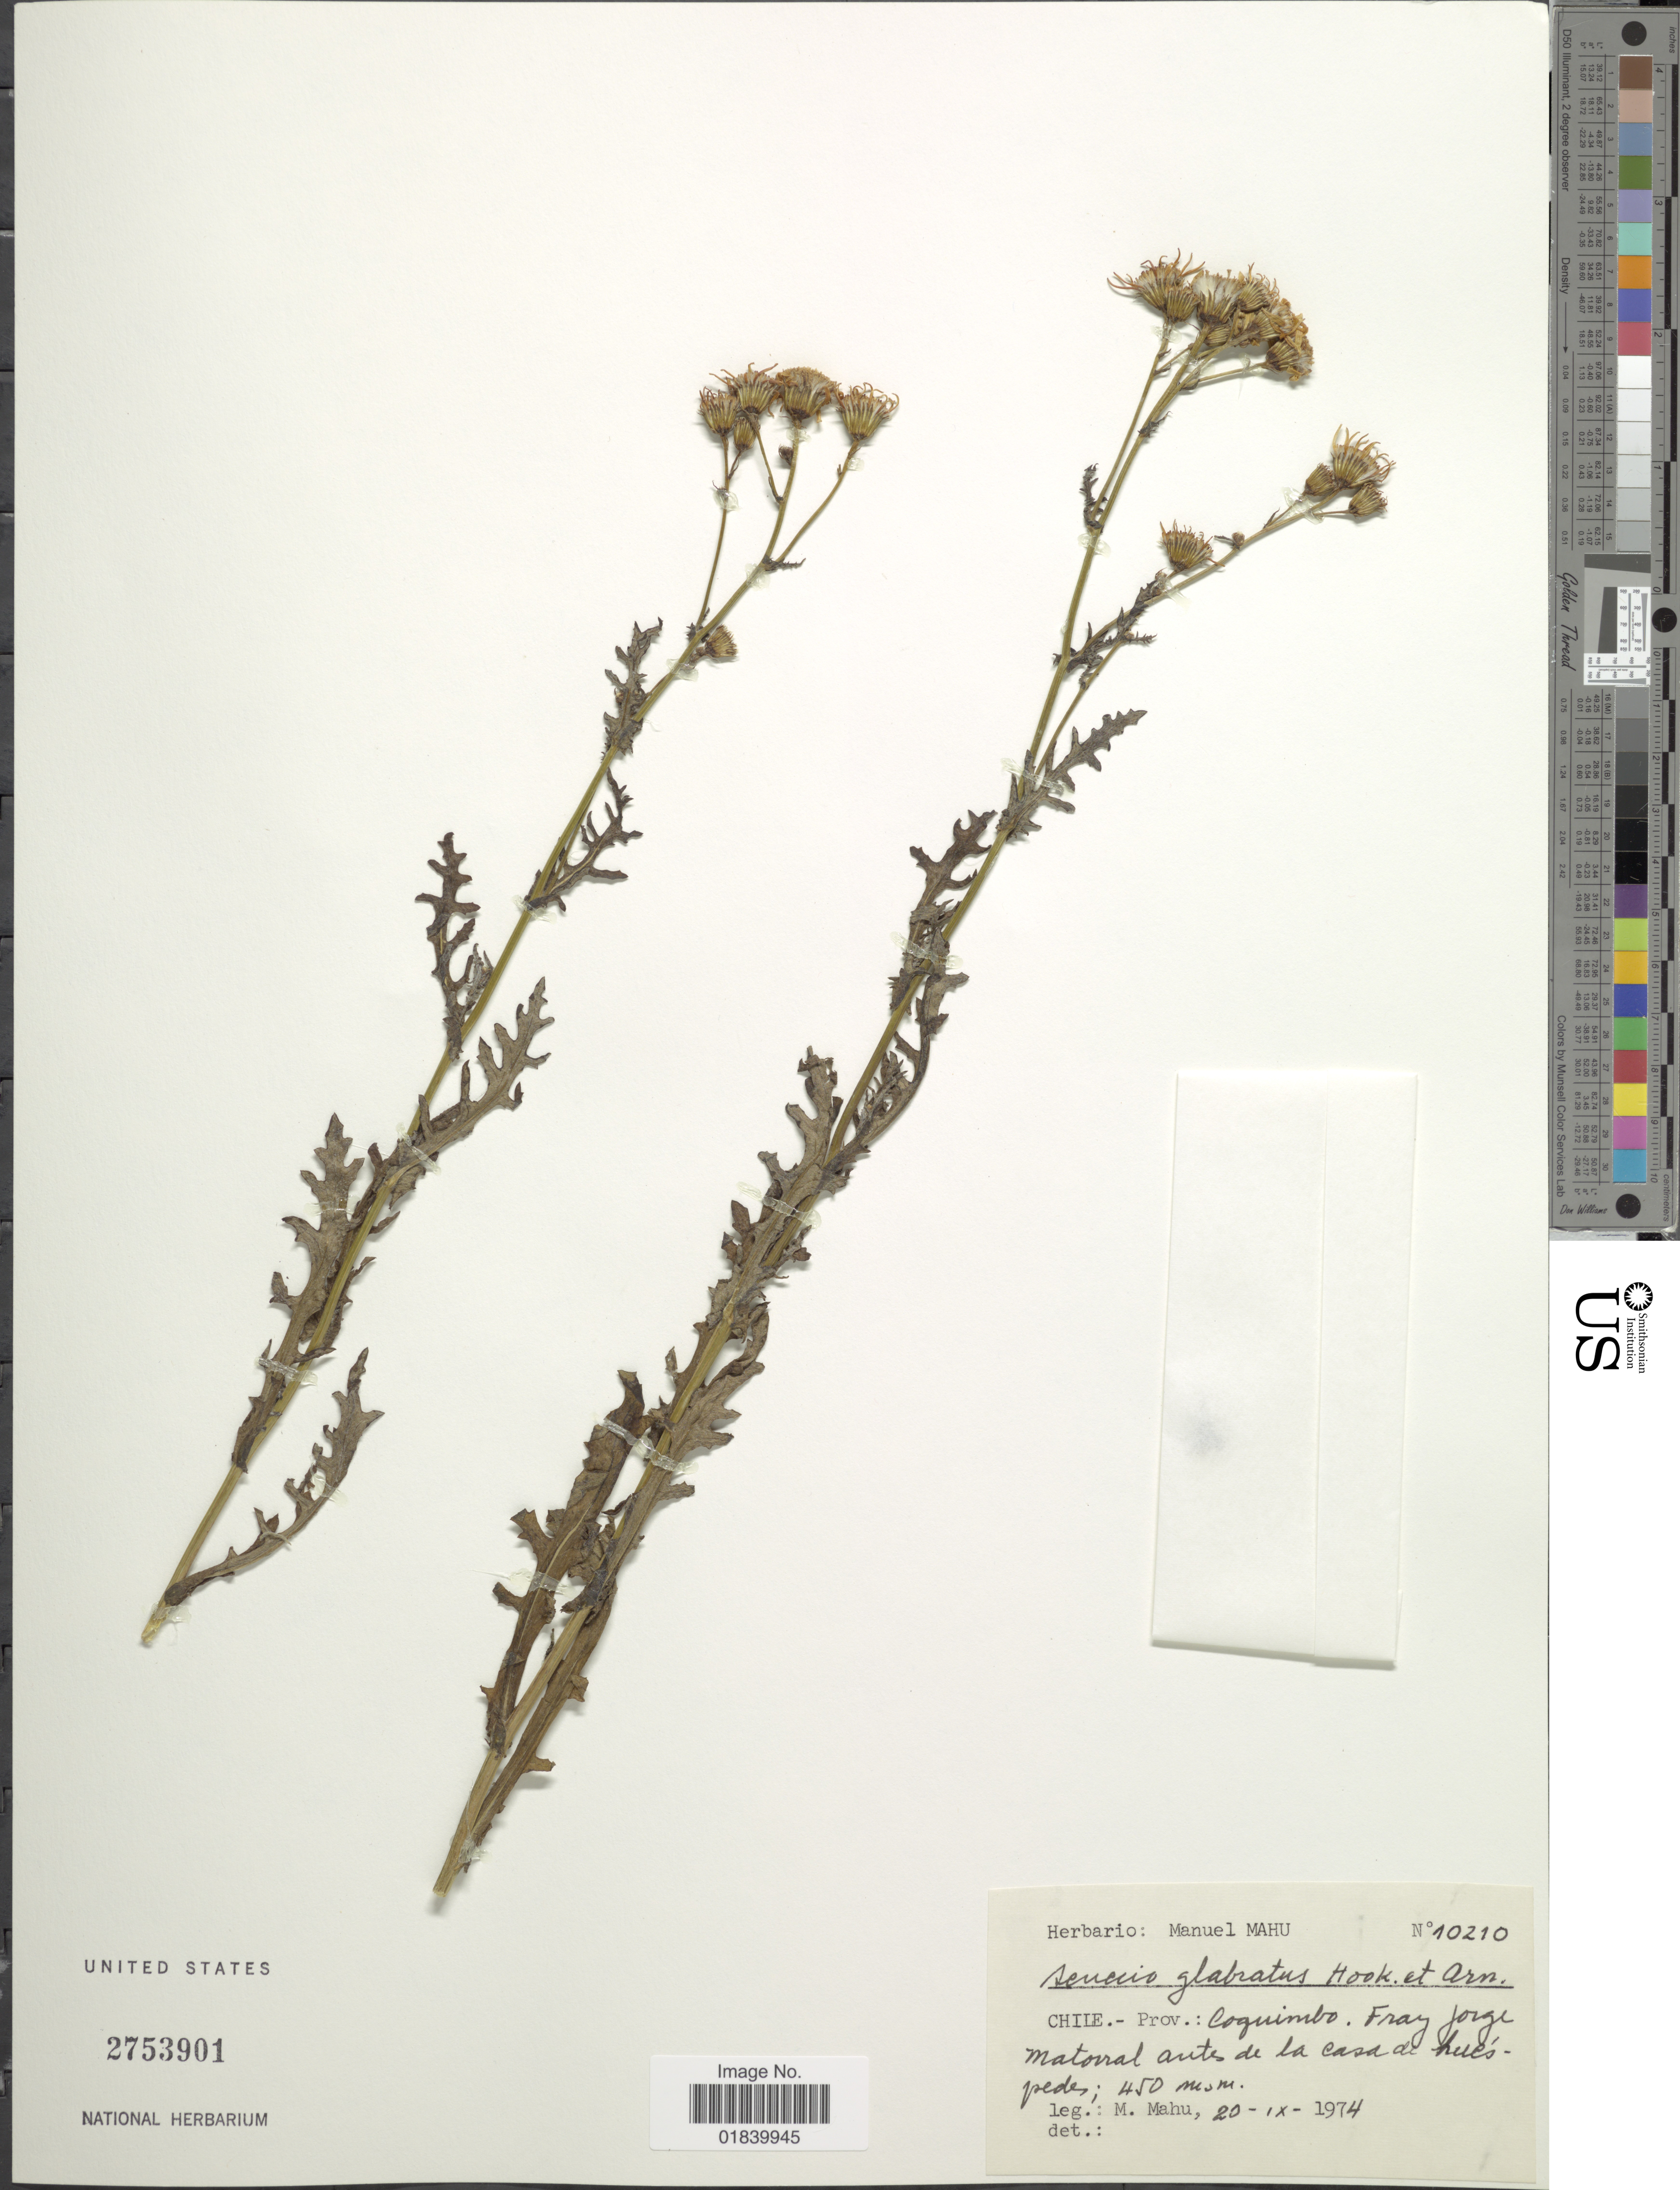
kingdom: Plantae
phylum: Tracheophyta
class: Magnoliopsida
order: Asterales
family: Asteraceae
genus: Senecio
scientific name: Senecio glabratus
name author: Hook. & Arn.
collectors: M. Mahu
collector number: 10210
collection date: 1974-09-20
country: Chile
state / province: Coquimbo (IV)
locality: Chile:- Prov.: Coquimbo. Fray Jorge Matorral antes de la casa de huespedes.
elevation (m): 450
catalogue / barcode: US 2753901